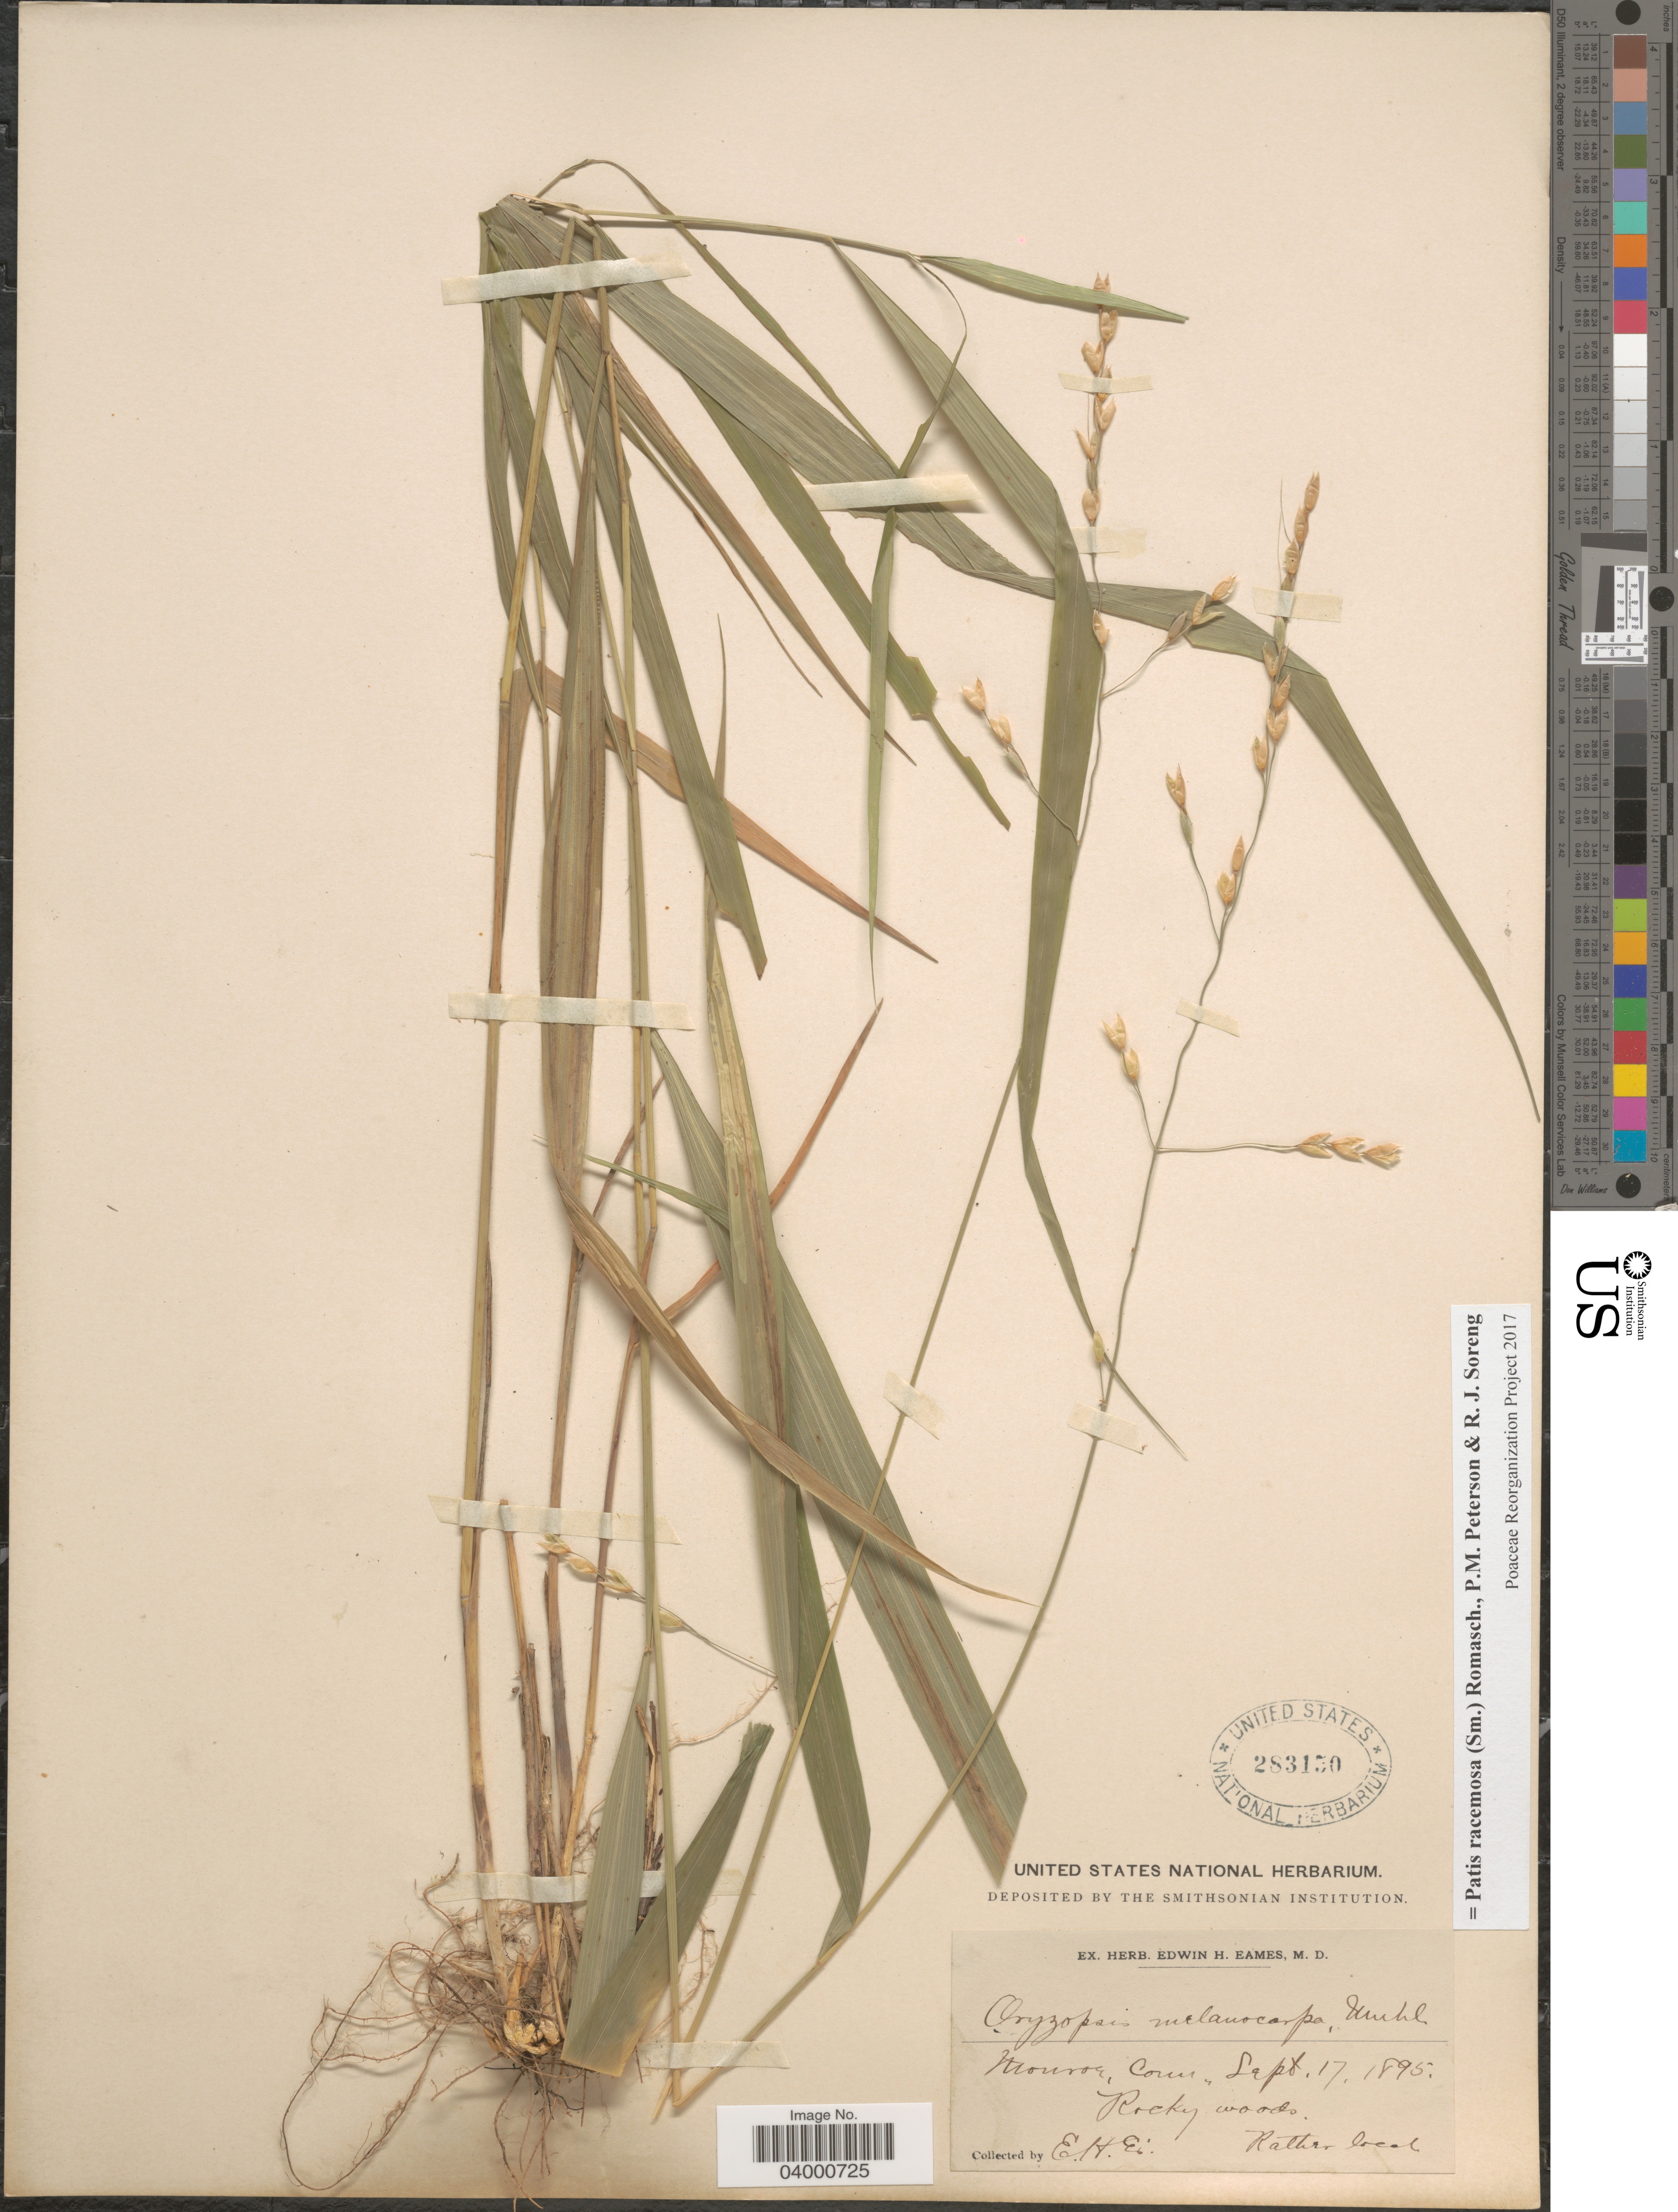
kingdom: Plantae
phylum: Tracheophyta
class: Liliopsida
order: Poales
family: Poaceae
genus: Patis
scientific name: Patis racemosa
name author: (Sm.) Romasch. et al.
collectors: E. H. Eames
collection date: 1895-09-17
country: United States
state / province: Connecticut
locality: Monroe.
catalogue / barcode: US 283150